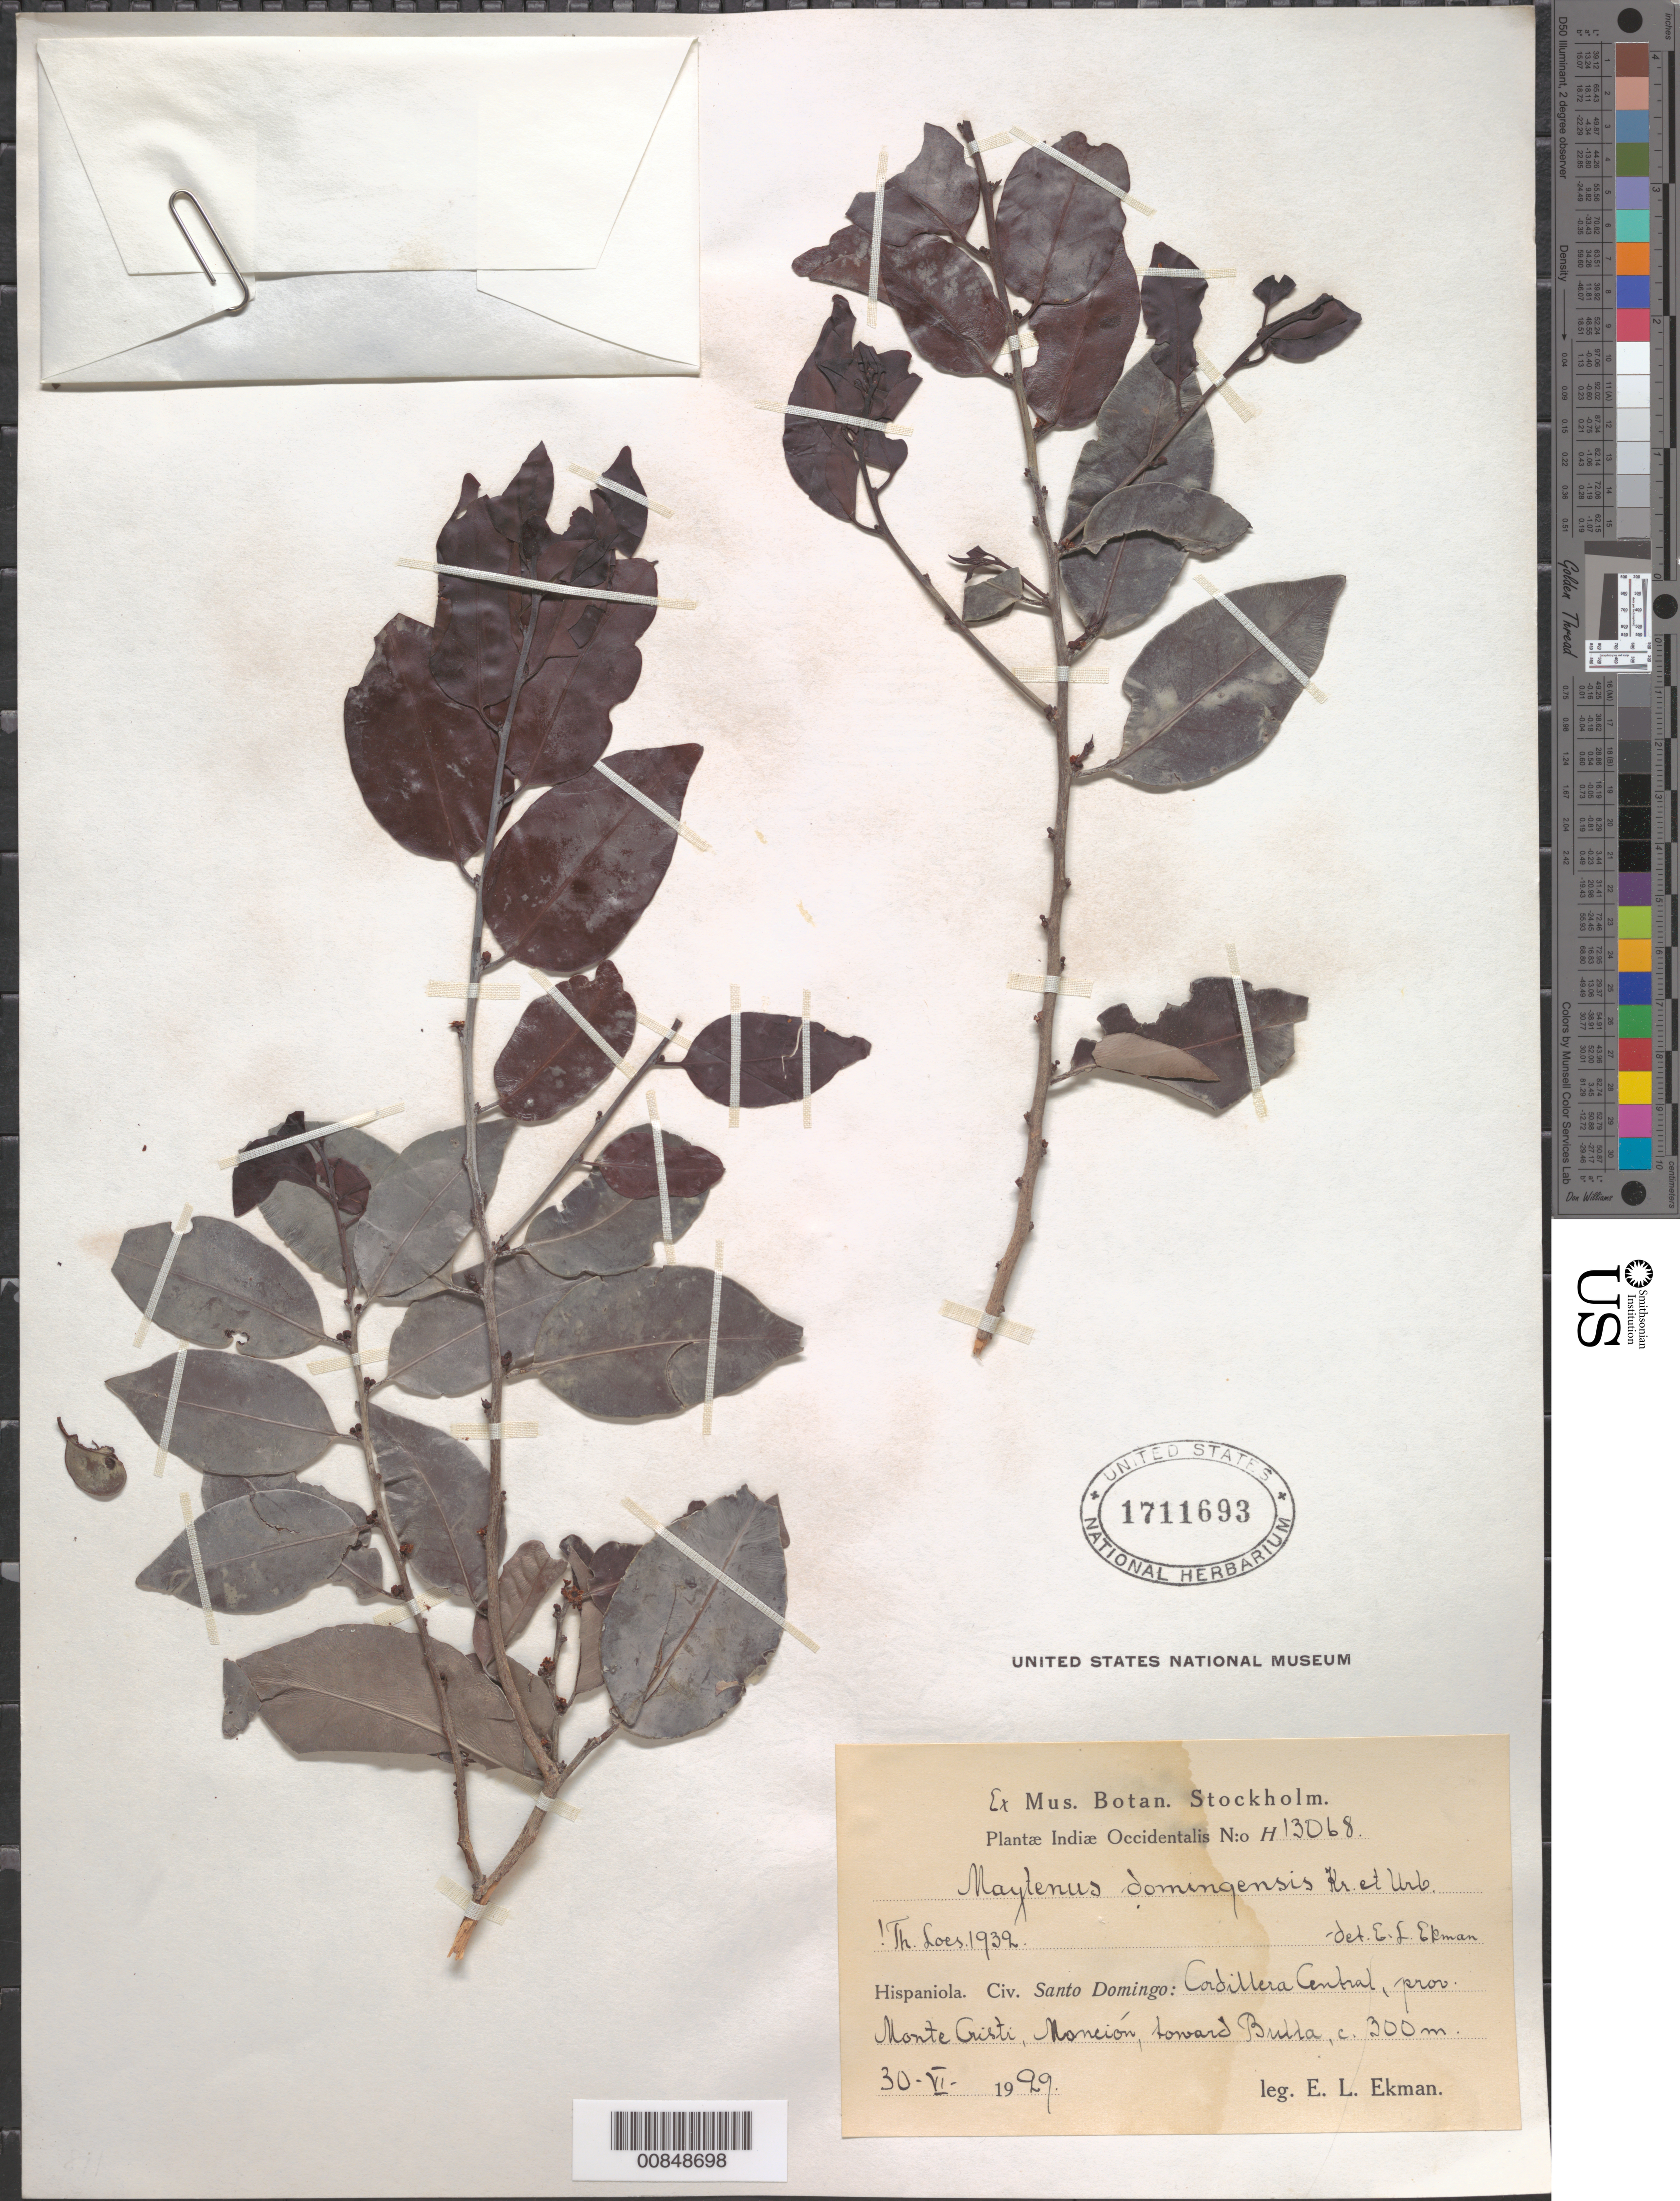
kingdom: Plantae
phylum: Tracheophyta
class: Magnoliopsida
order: Celastrales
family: Celastraceae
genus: Maytenus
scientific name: Maytenus domingensis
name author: Krug & Urb.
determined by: Ekman, E. L.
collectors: E. L. Ekman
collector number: H 13068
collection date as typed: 30 Jun 1929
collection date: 1929-06-30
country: Dominican Republic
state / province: Monte Cristi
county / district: Monción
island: Hispaniola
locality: Cordillera Central, toward Britta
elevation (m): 300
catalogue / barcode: US 1711693